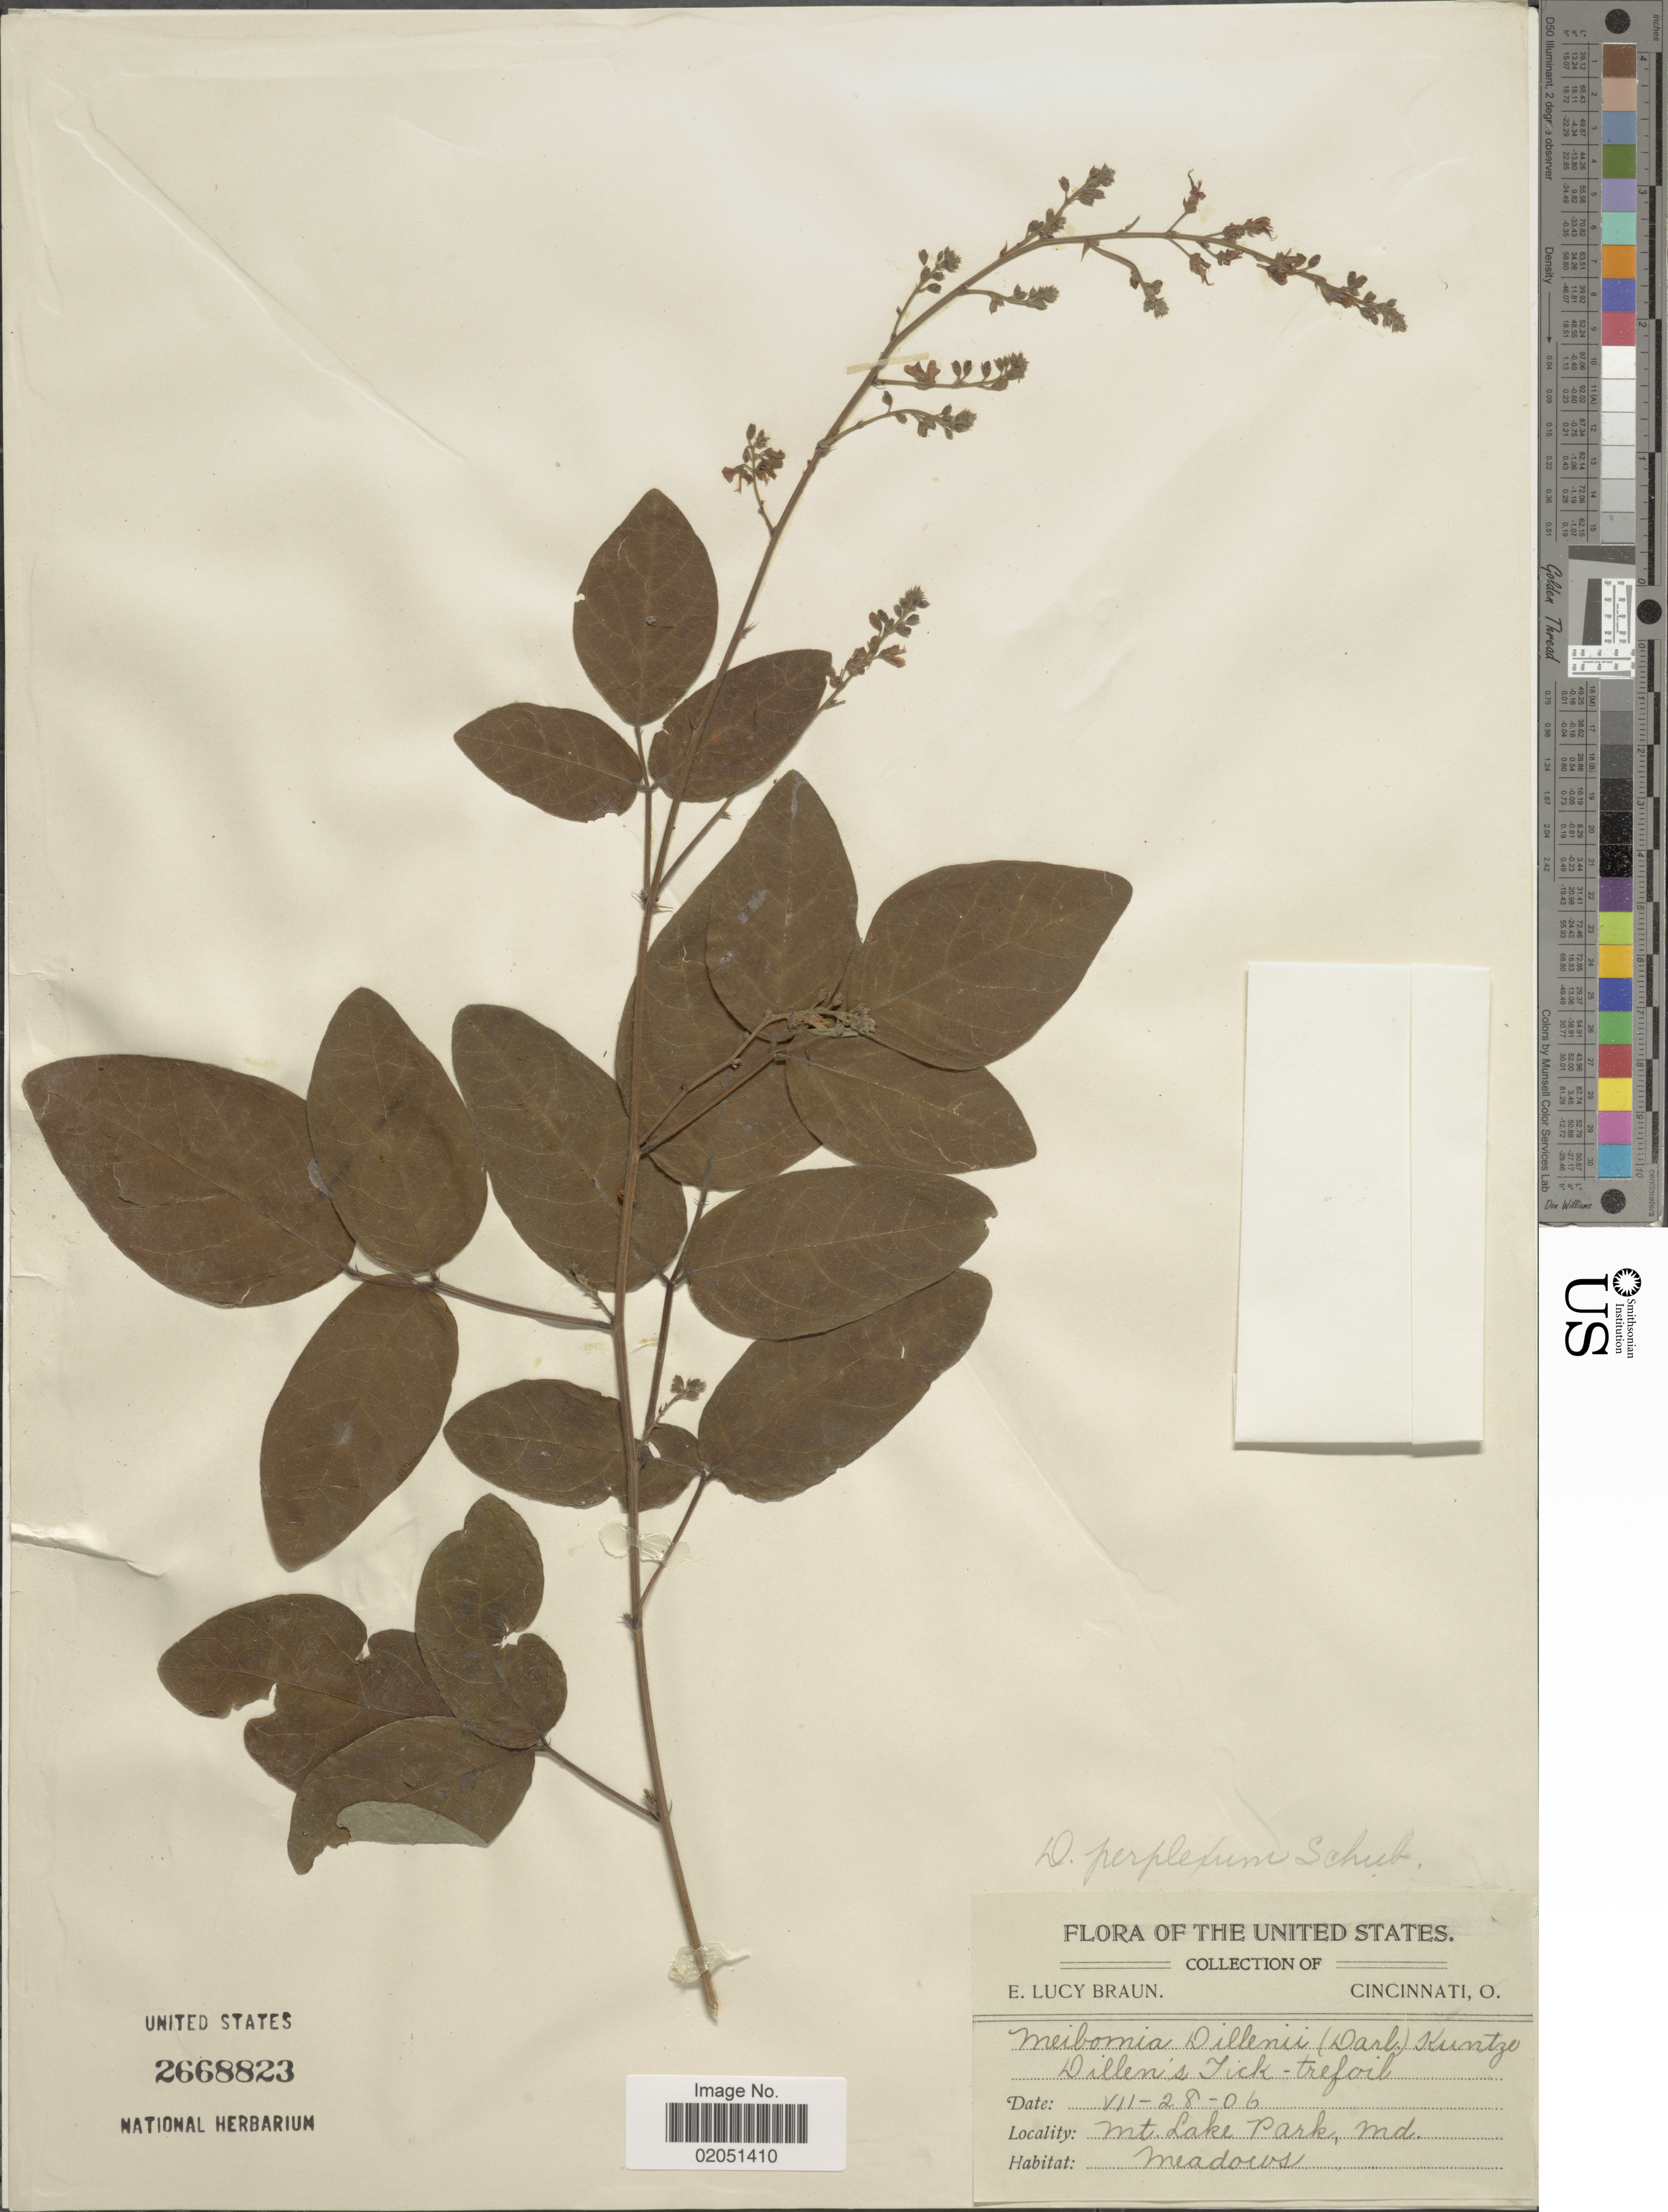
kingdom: Plantae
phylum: Tracheophyta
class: Magnoliopsida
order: Fabales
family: Fabaceae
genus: Desmodium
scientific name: Desmodium perplexum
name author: B.G. Schub.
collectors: E. L. Braun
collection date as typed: Transcribed d/m/y: 28/7/06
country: United States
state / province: Maryland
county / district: Garrett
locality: Mt Lake Park, meadows, Dillen's Jick-trefoil.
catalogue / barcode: US 2668823